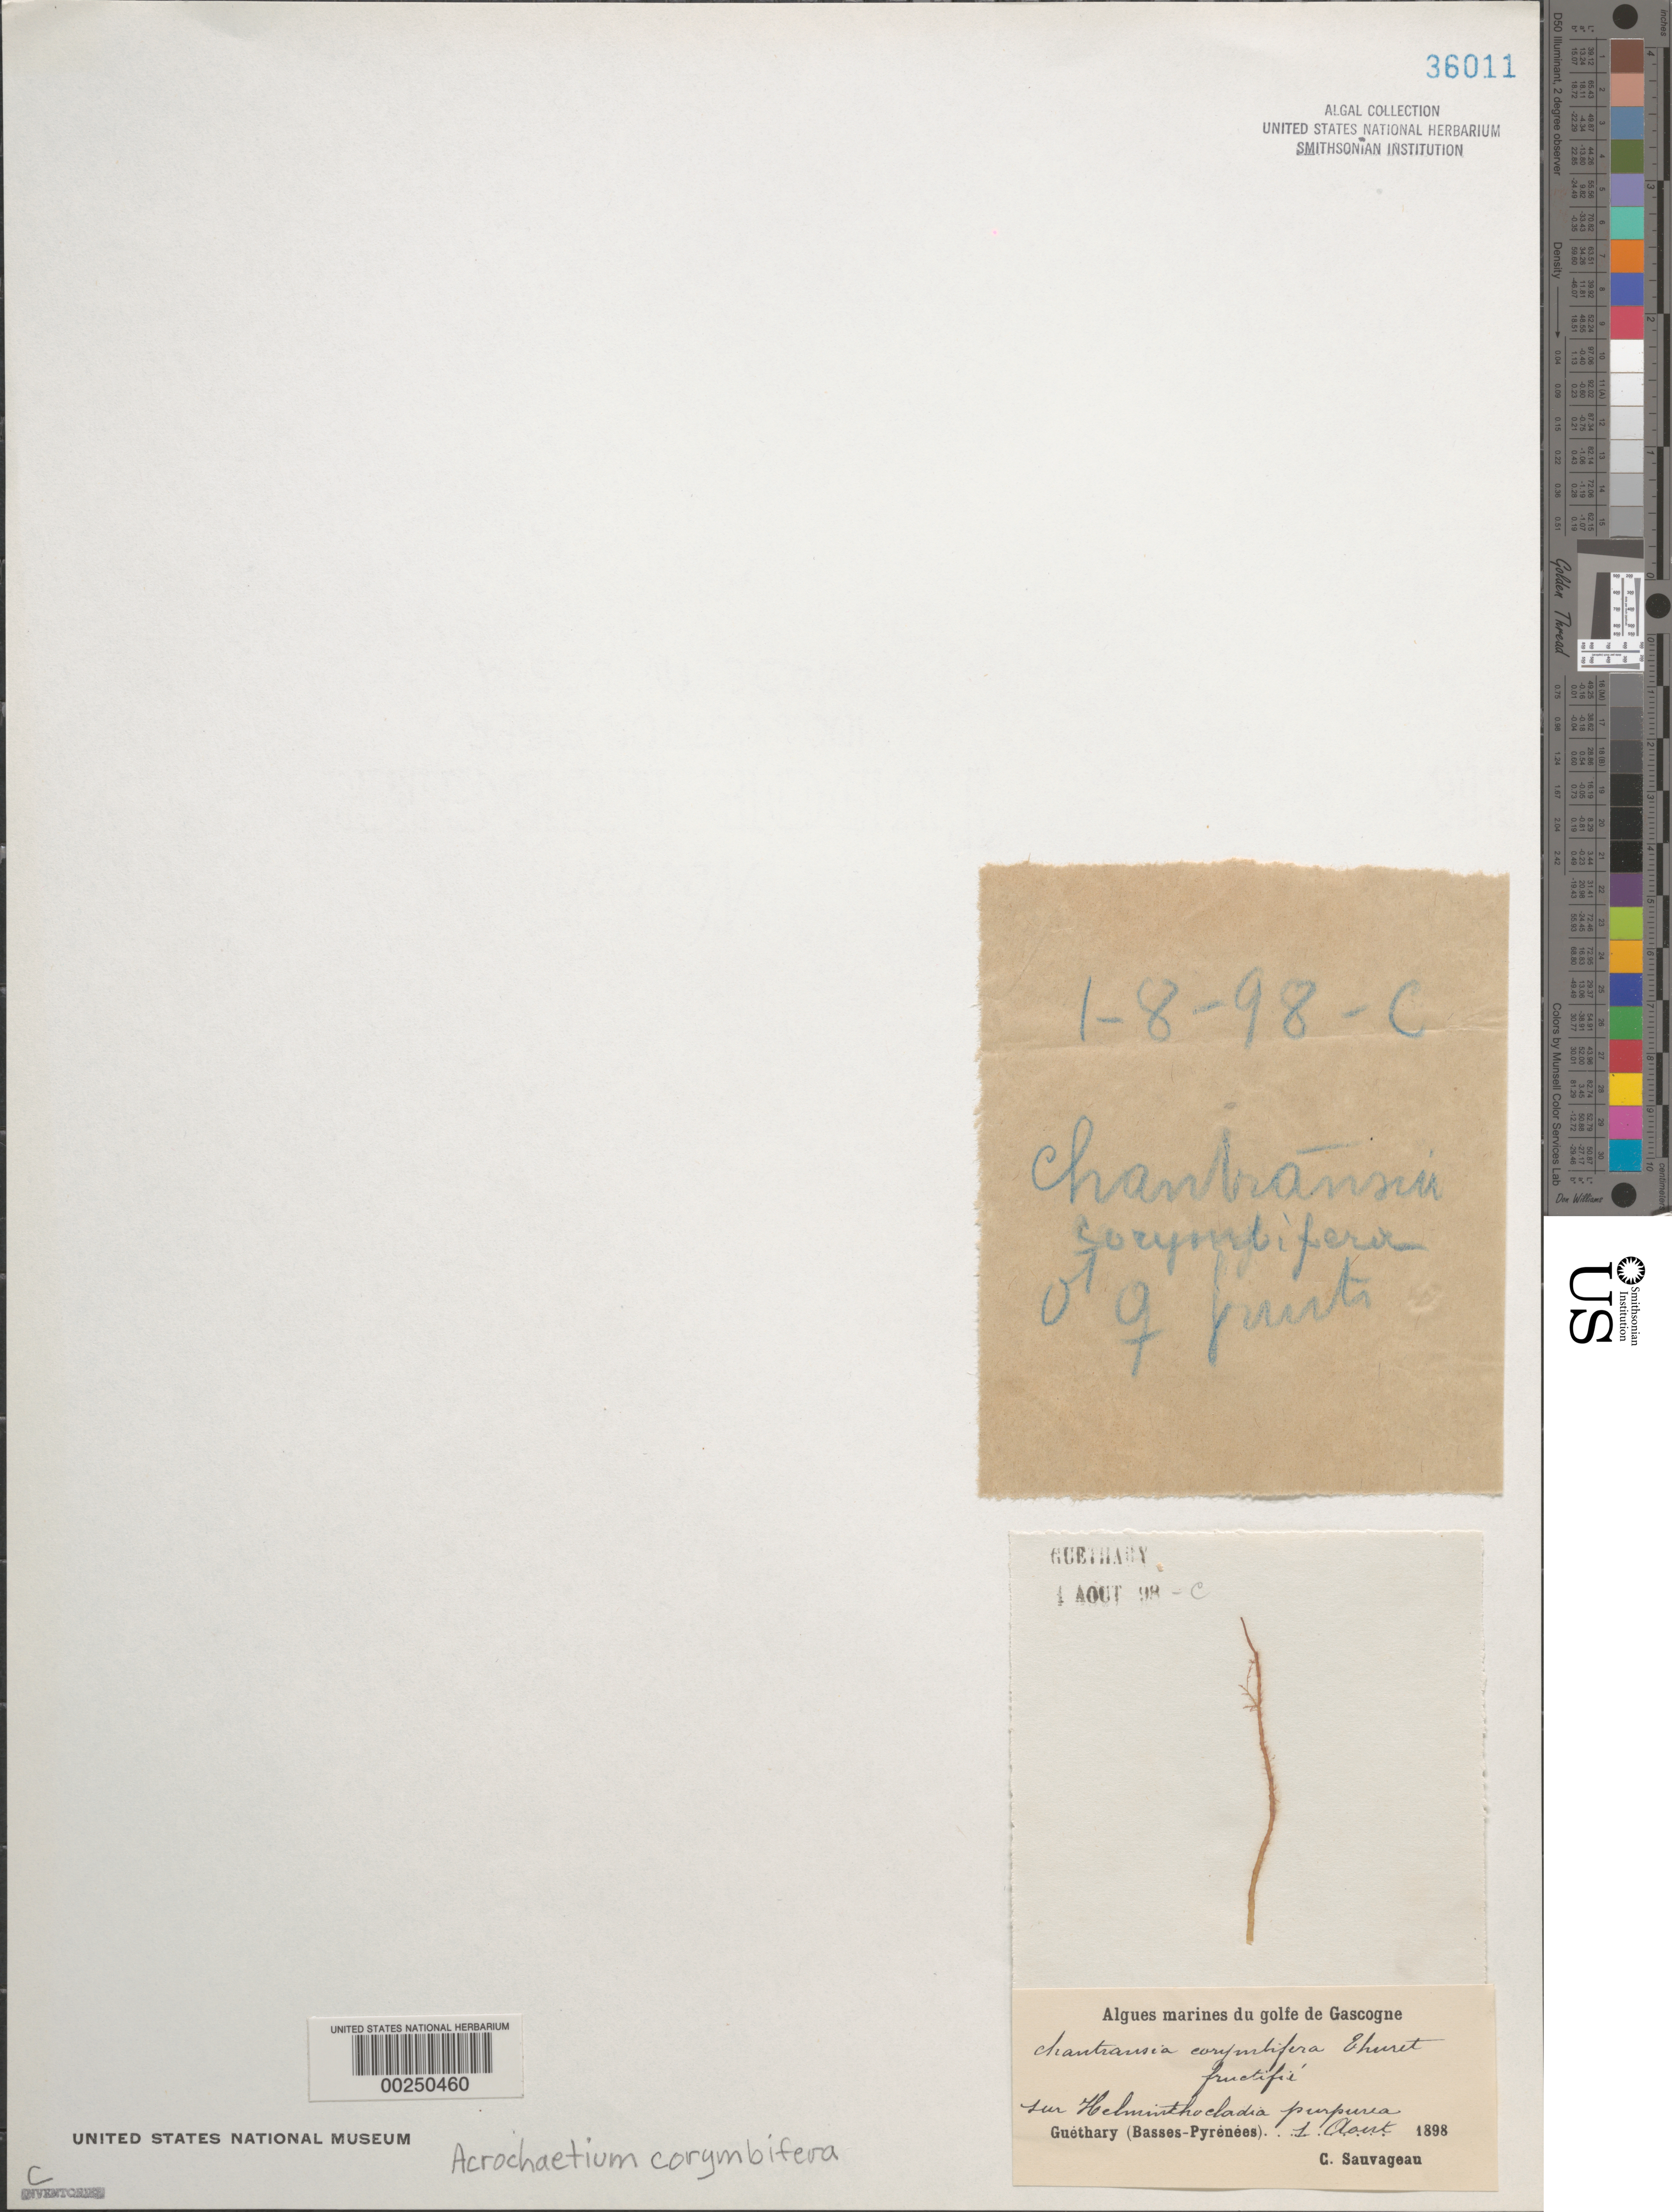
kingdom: Plantae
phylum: Rhodophyta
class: Florideophyceae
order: Colaconematales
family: Colaconemataceae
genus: Colaconema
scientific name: Colaconema corymbiferum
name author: (Thuret) Alongi et al.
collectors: C. F. Sauvageau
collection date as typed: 01 Aug 1898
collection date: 1898-08-01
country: France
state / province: Nouvelle-Aquitaine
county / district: Pyrénées-Atlantiques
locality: Guethary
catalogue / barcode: US 36011